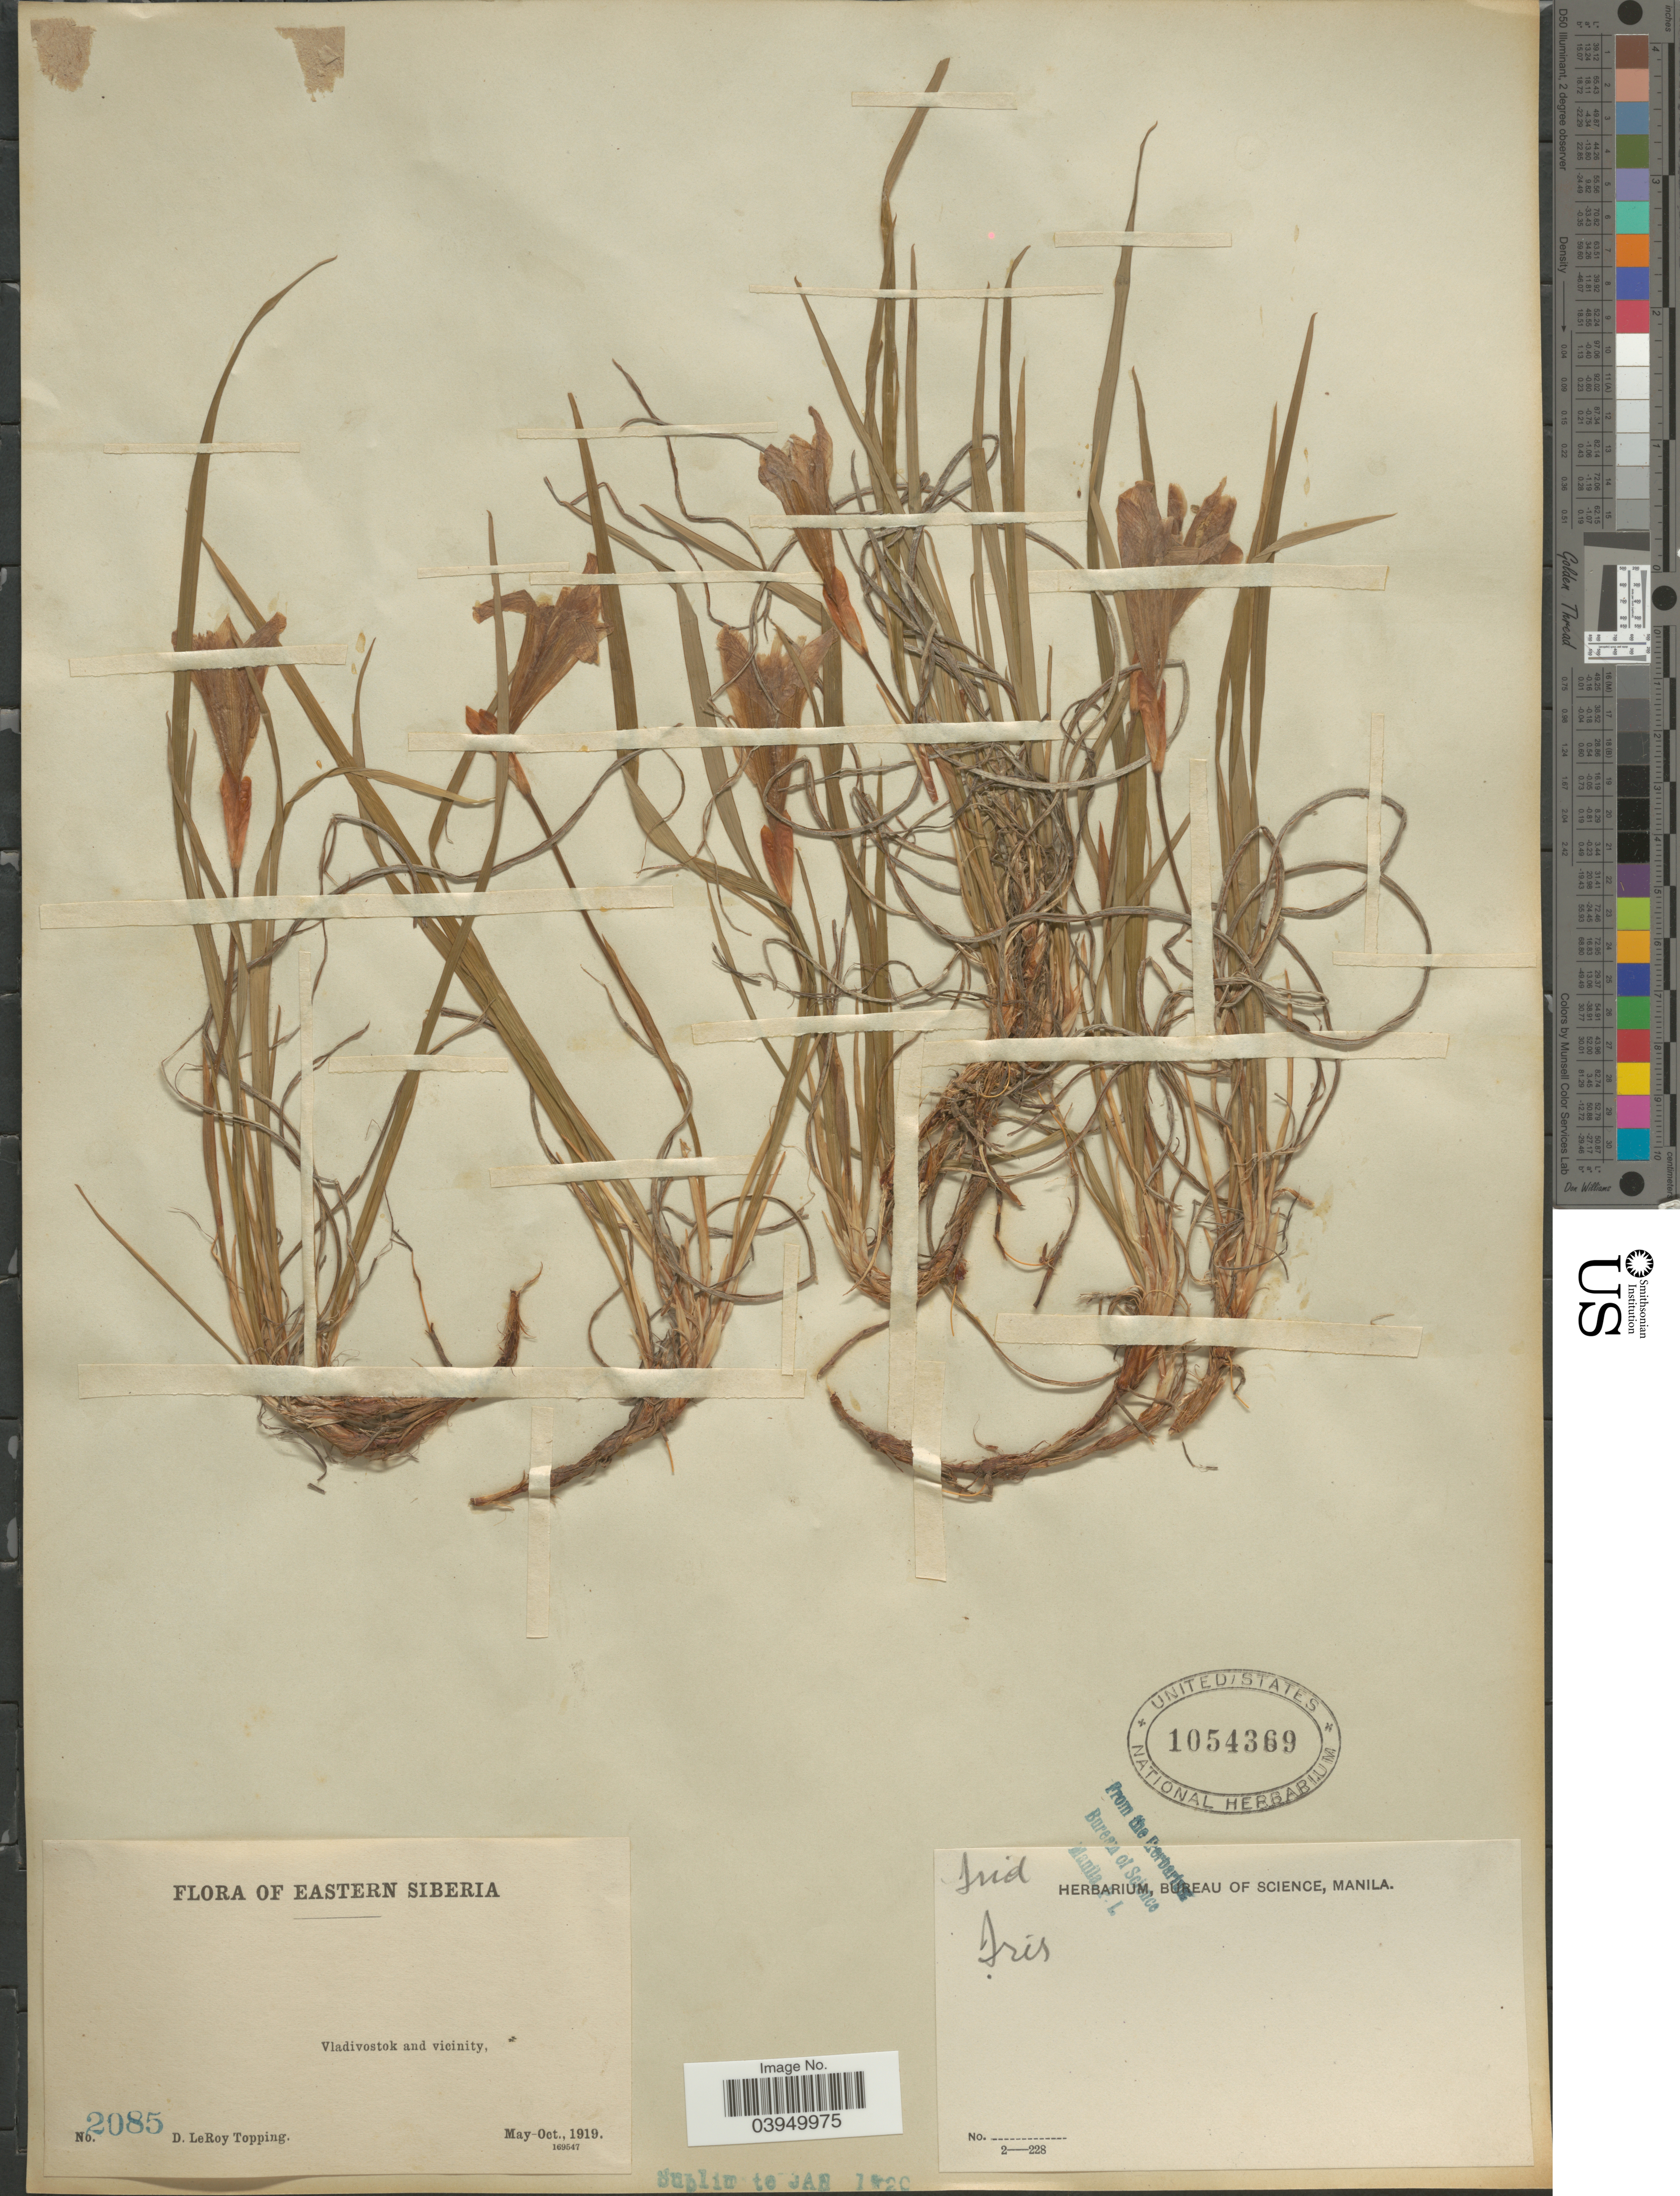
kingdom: Plantae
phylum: Tracheophyta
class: Liliopsida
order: Asparagales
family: Iridaceae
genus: Iris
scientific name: Iris sp.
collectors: D. L. Topping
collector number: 2085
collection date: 1919-05/1919-10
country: Russian Federation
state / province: Primorsky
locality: Eastern Siberia. Vladivostok and vicinity.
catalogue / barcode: US 1054369